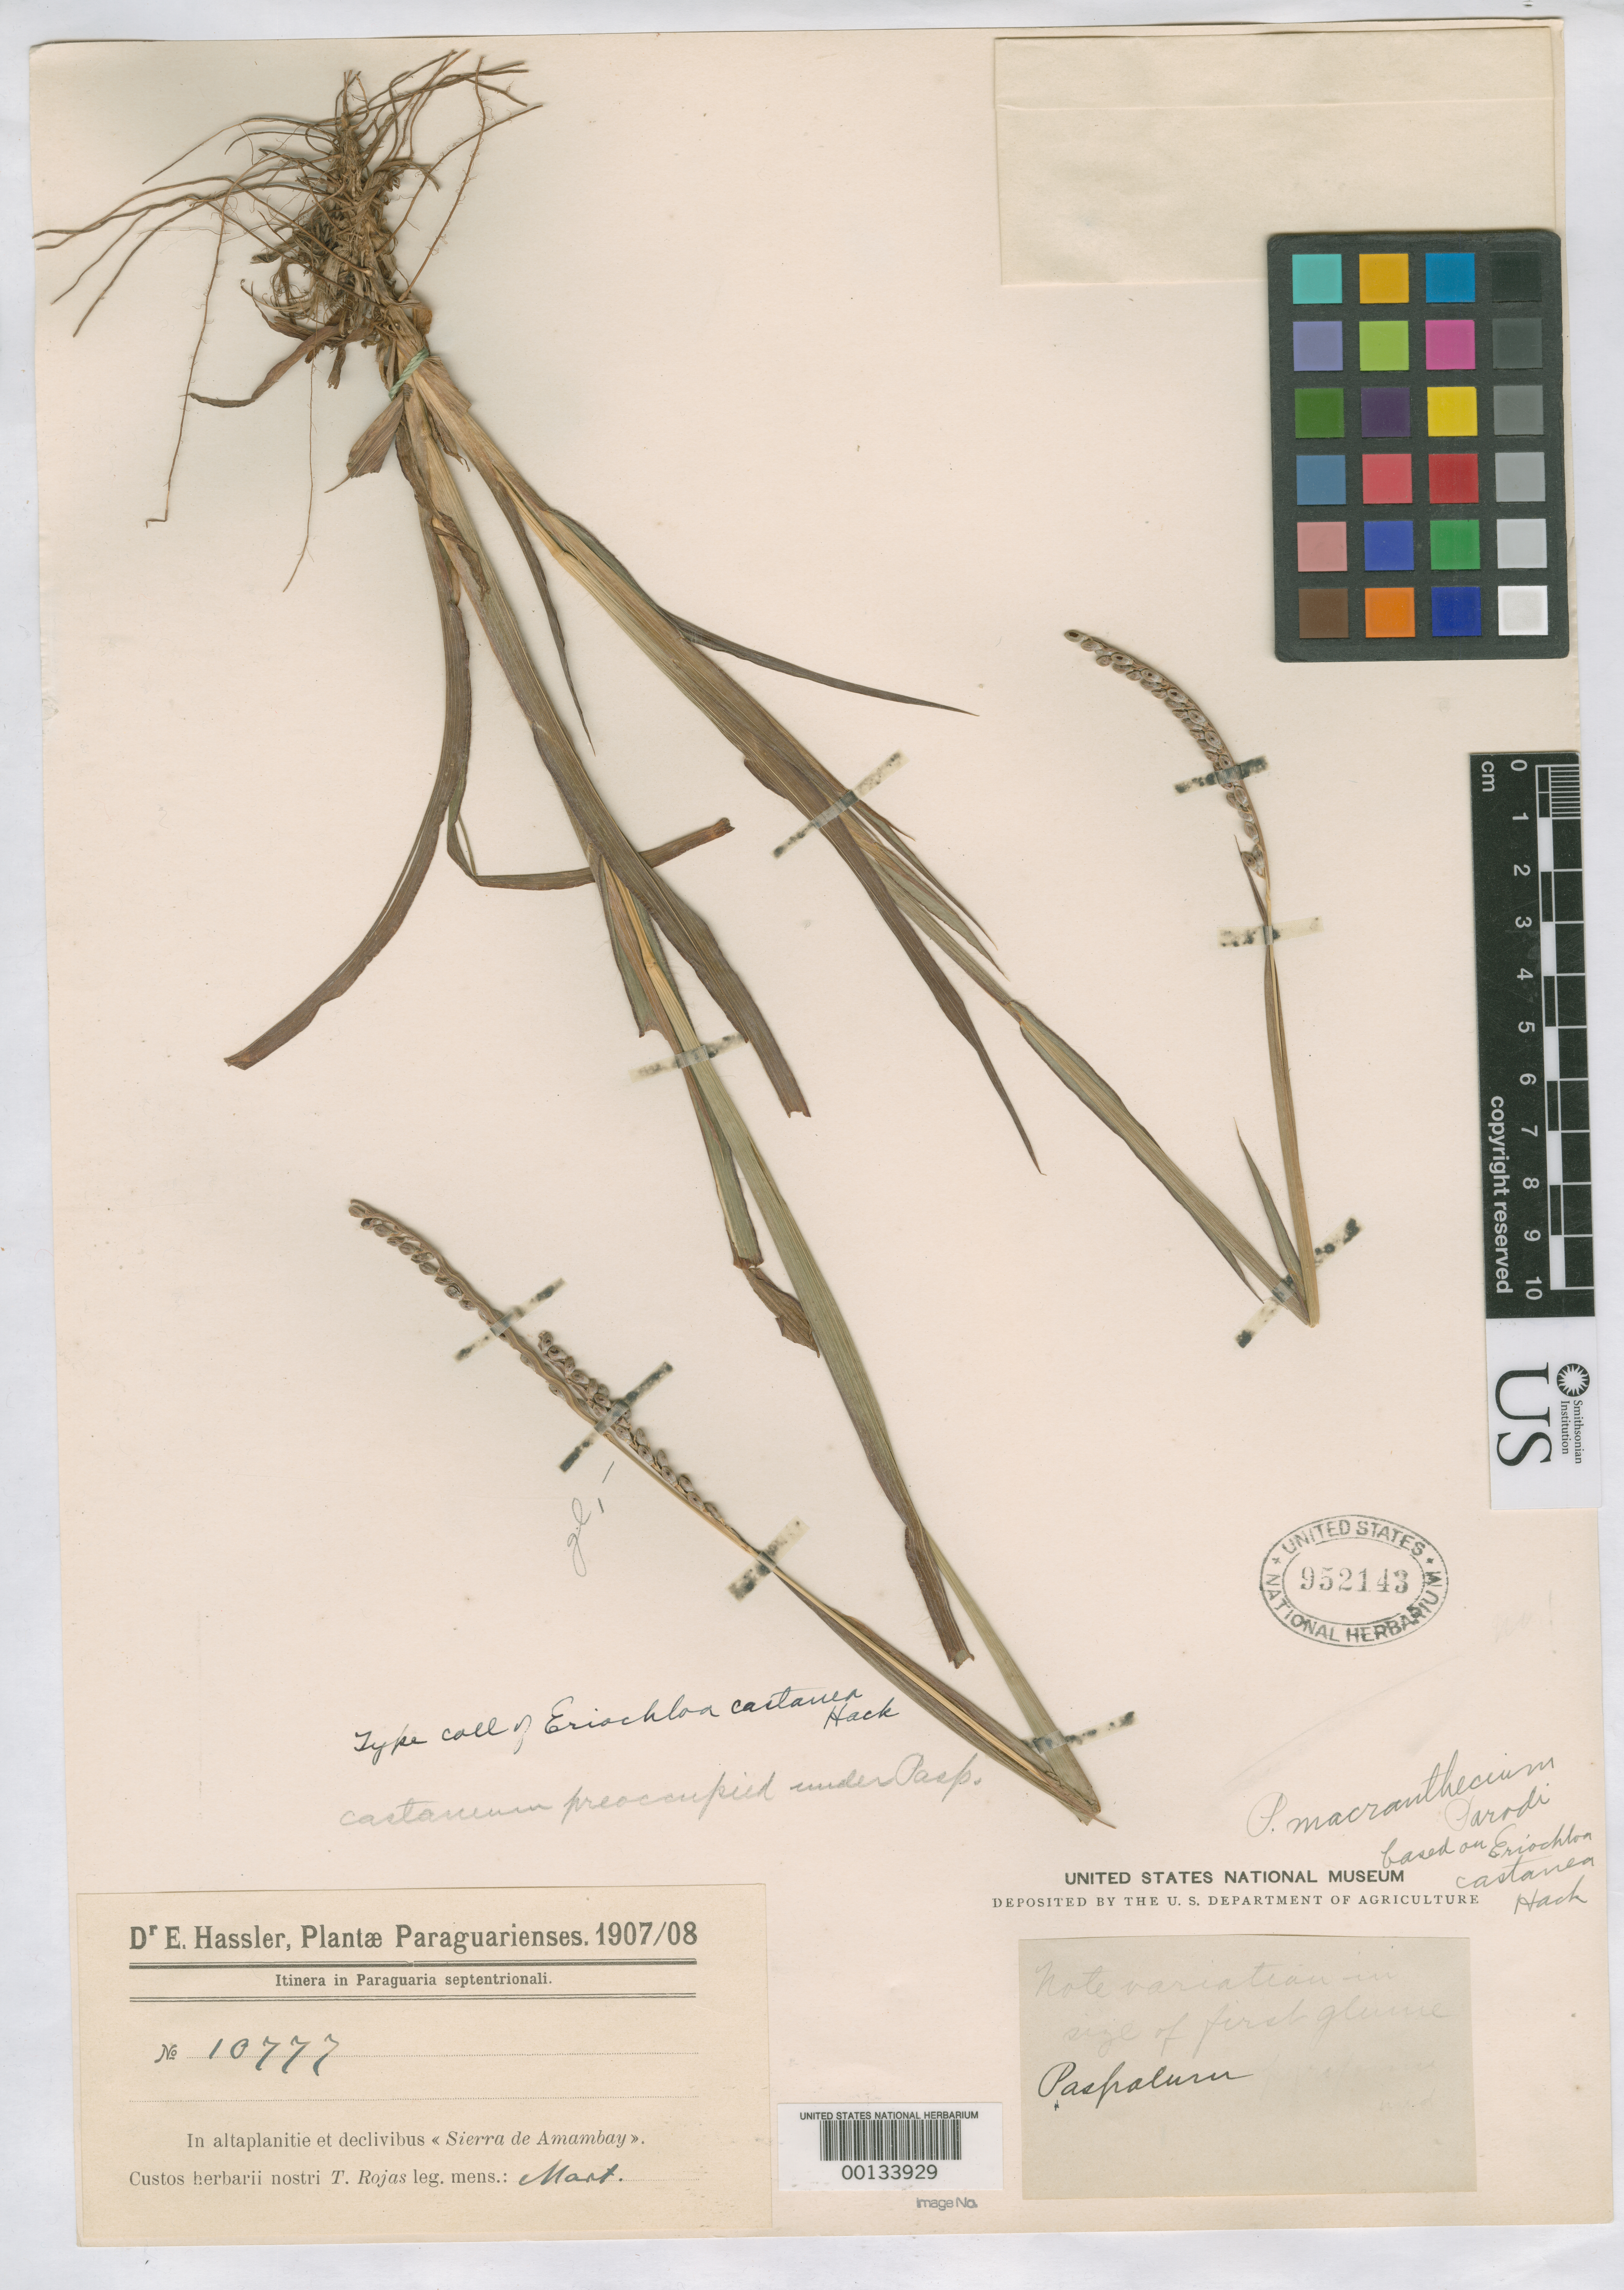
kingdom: Plantae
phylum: Tracheophyta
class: Liliopsida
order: Poales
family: Poaceae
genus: Eriochloa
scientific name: Eriochloa castanea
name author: Hack.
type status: Isotype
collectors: T. Rojas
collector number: Hassler 10777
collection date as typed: Mar 1908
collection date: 1908-03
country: Paraguay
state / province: Amambay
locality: Sierra de Amambay, Campis Arenosis prope S. Bento.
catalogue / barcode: US 952143